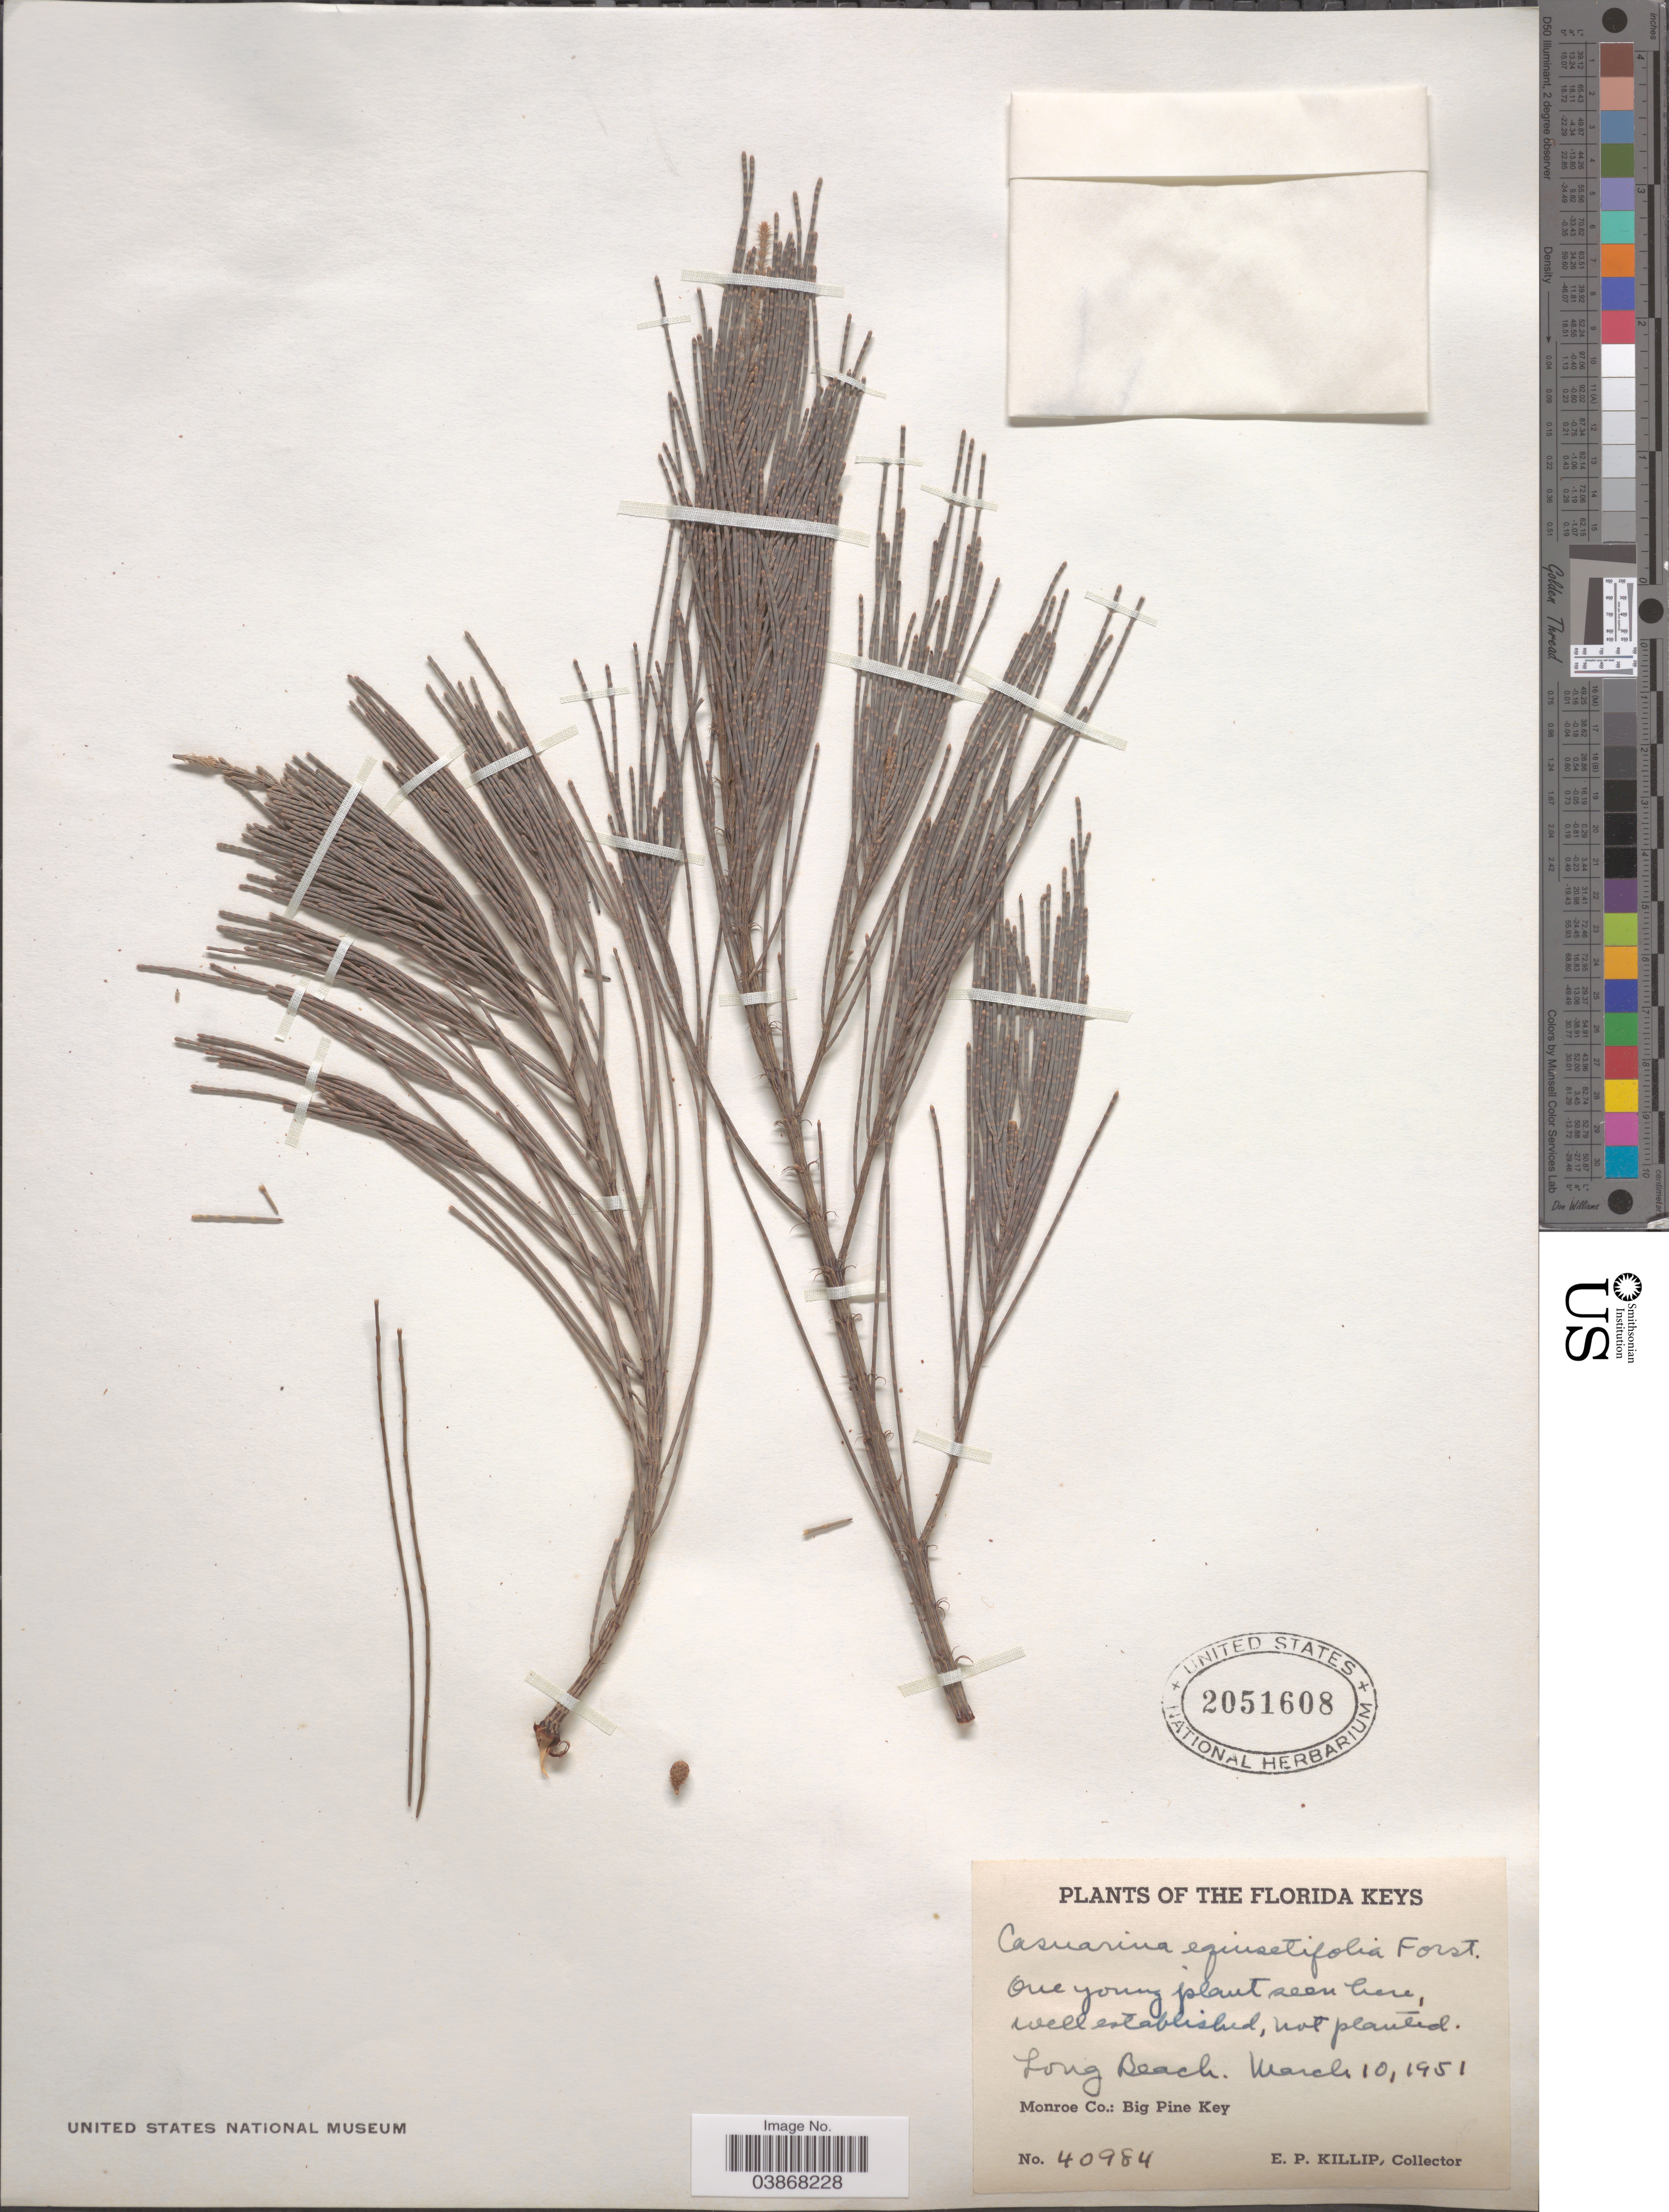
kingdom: Plantae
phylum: Tracheophyta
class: Magnoliopsida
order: Fagales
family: Casuarinaceae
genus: Casuarina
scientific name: Casuarina equisetifolia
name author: L.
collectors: E. P. Killip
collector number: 40984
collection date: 1951-03-10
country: United States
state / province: Florida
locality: The Florida Keys. Long Beach. Monroe Co.: Big Pine Key.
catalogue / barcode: US 2051608